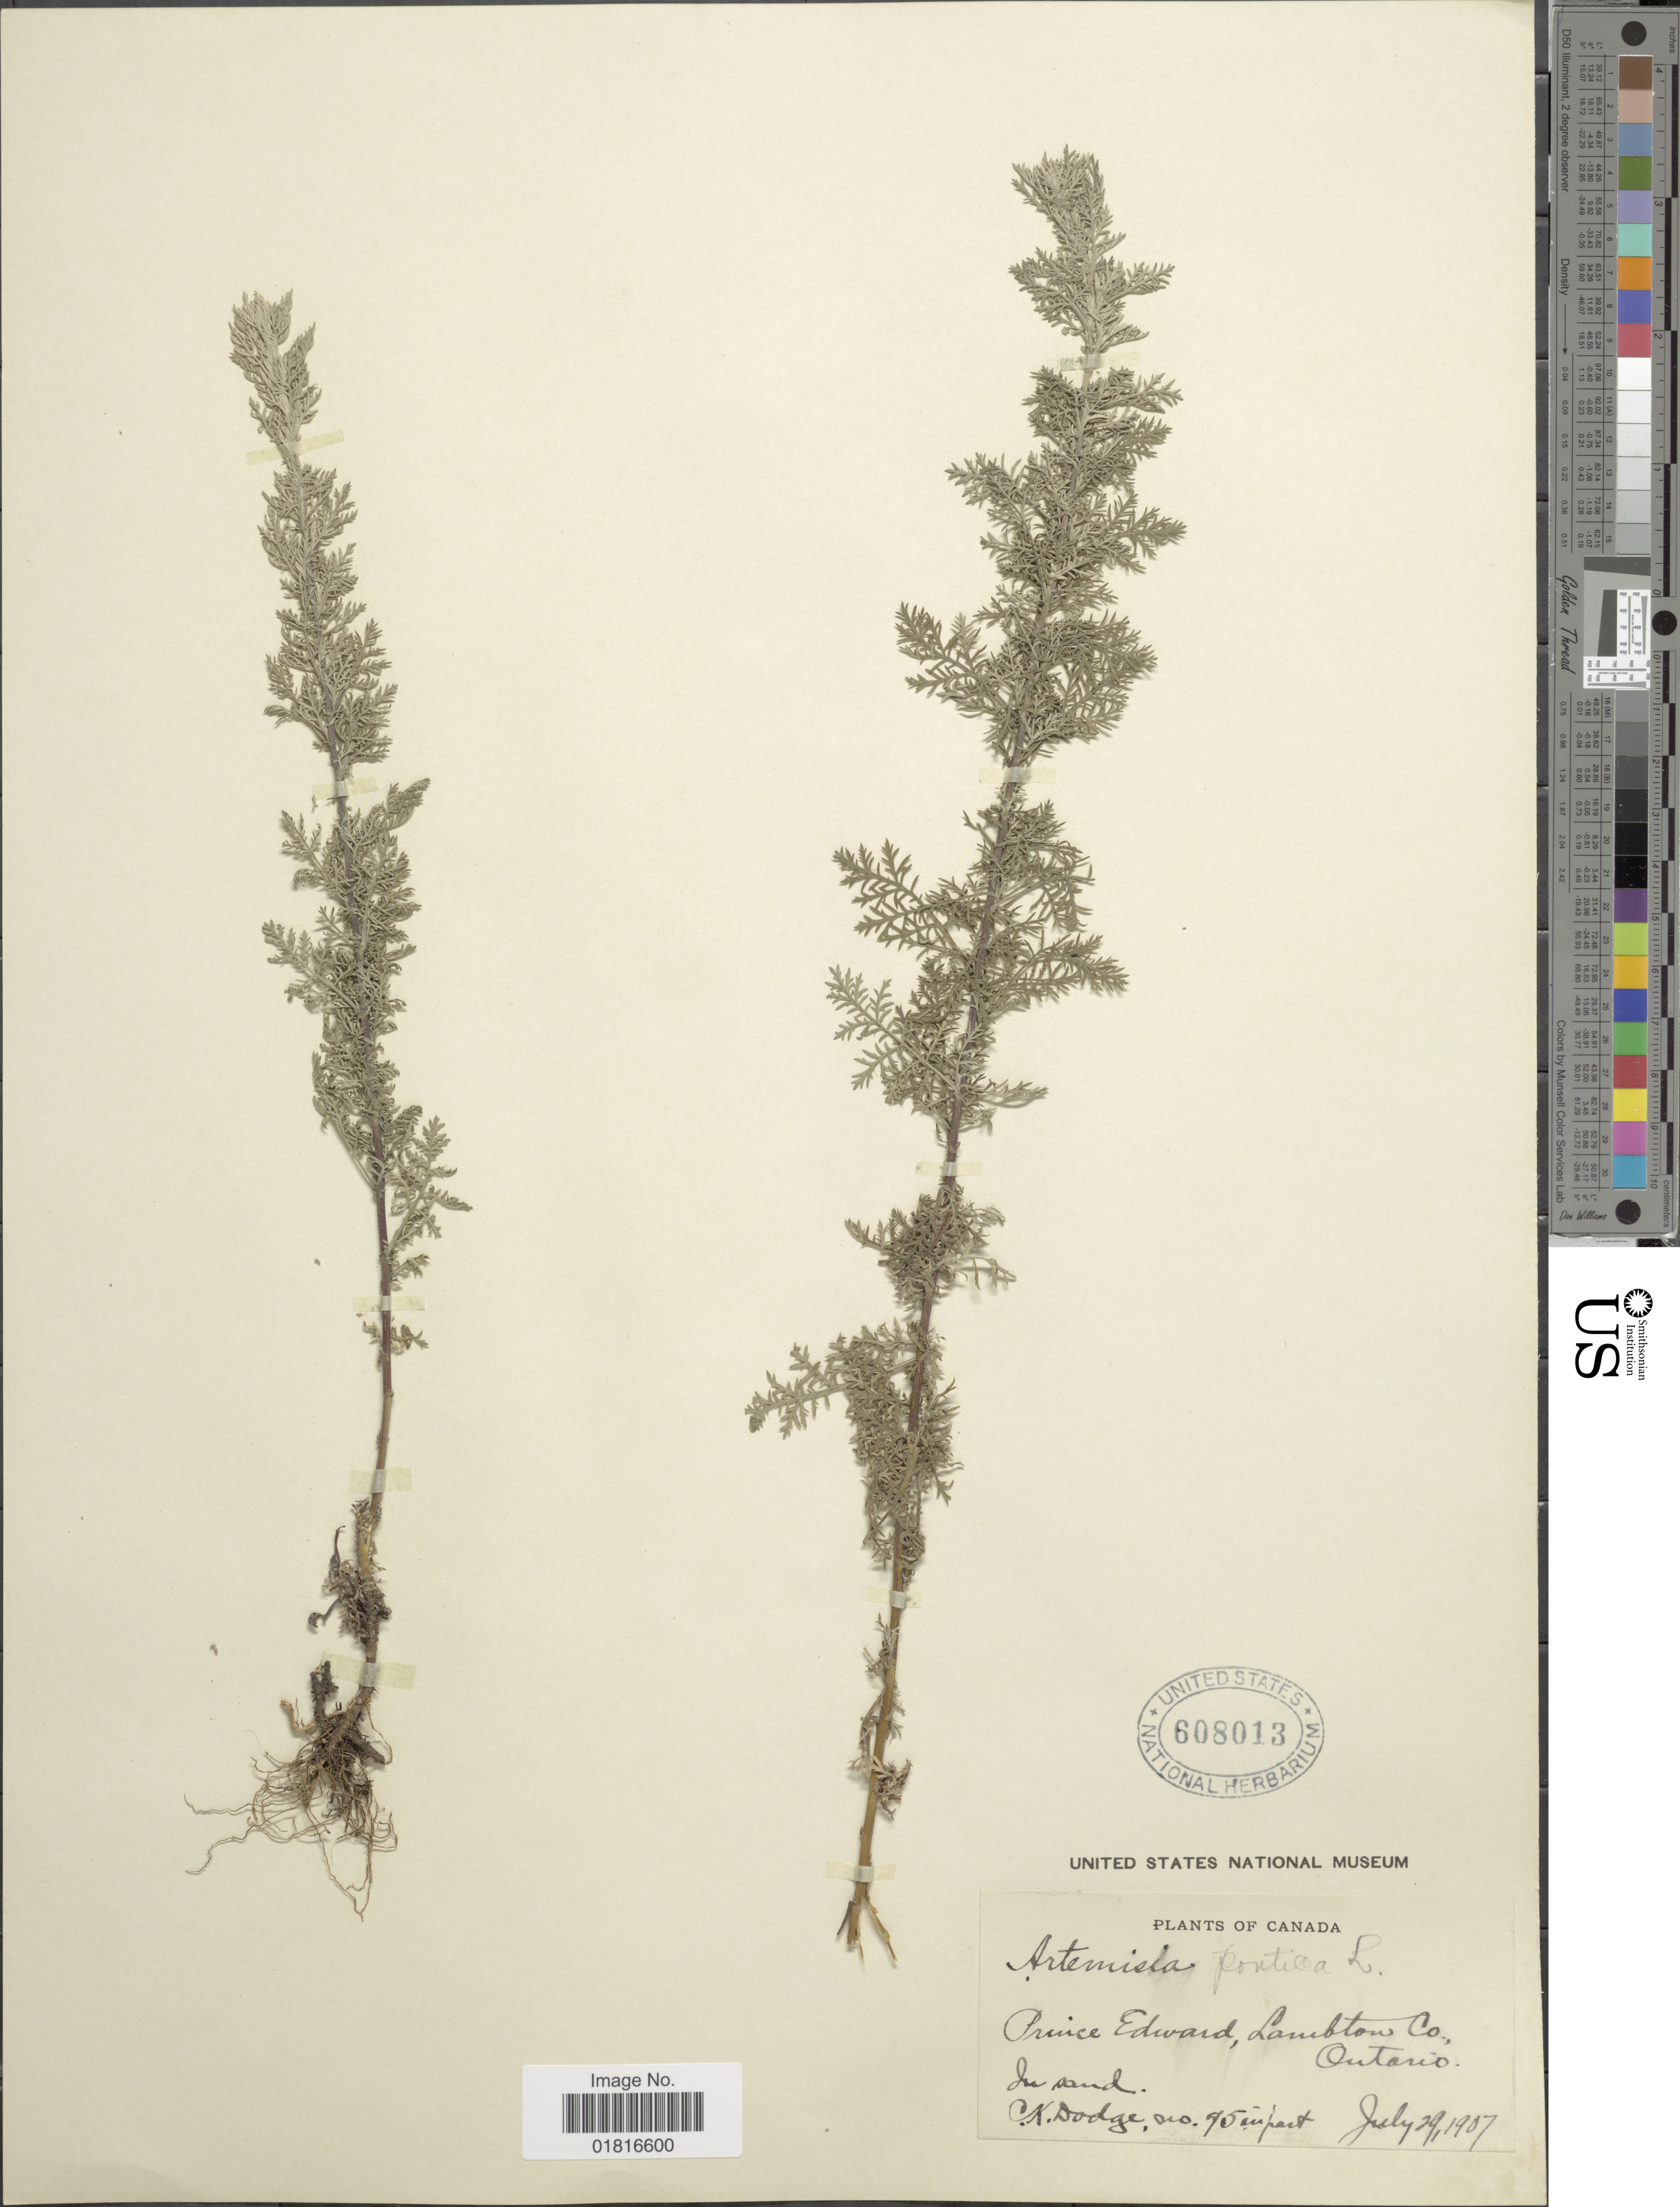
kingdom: Plantae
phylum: Tracheophyta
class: Magnoliopsida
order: Asterales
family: Asteraceae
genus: Artemisia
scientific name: Artemisia pontica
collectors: C. Dodge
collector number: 95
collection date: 1907-07-29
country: Canada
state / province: Ontario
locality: Prince Edward, Lambton Co, In sand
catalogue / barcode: US 608013